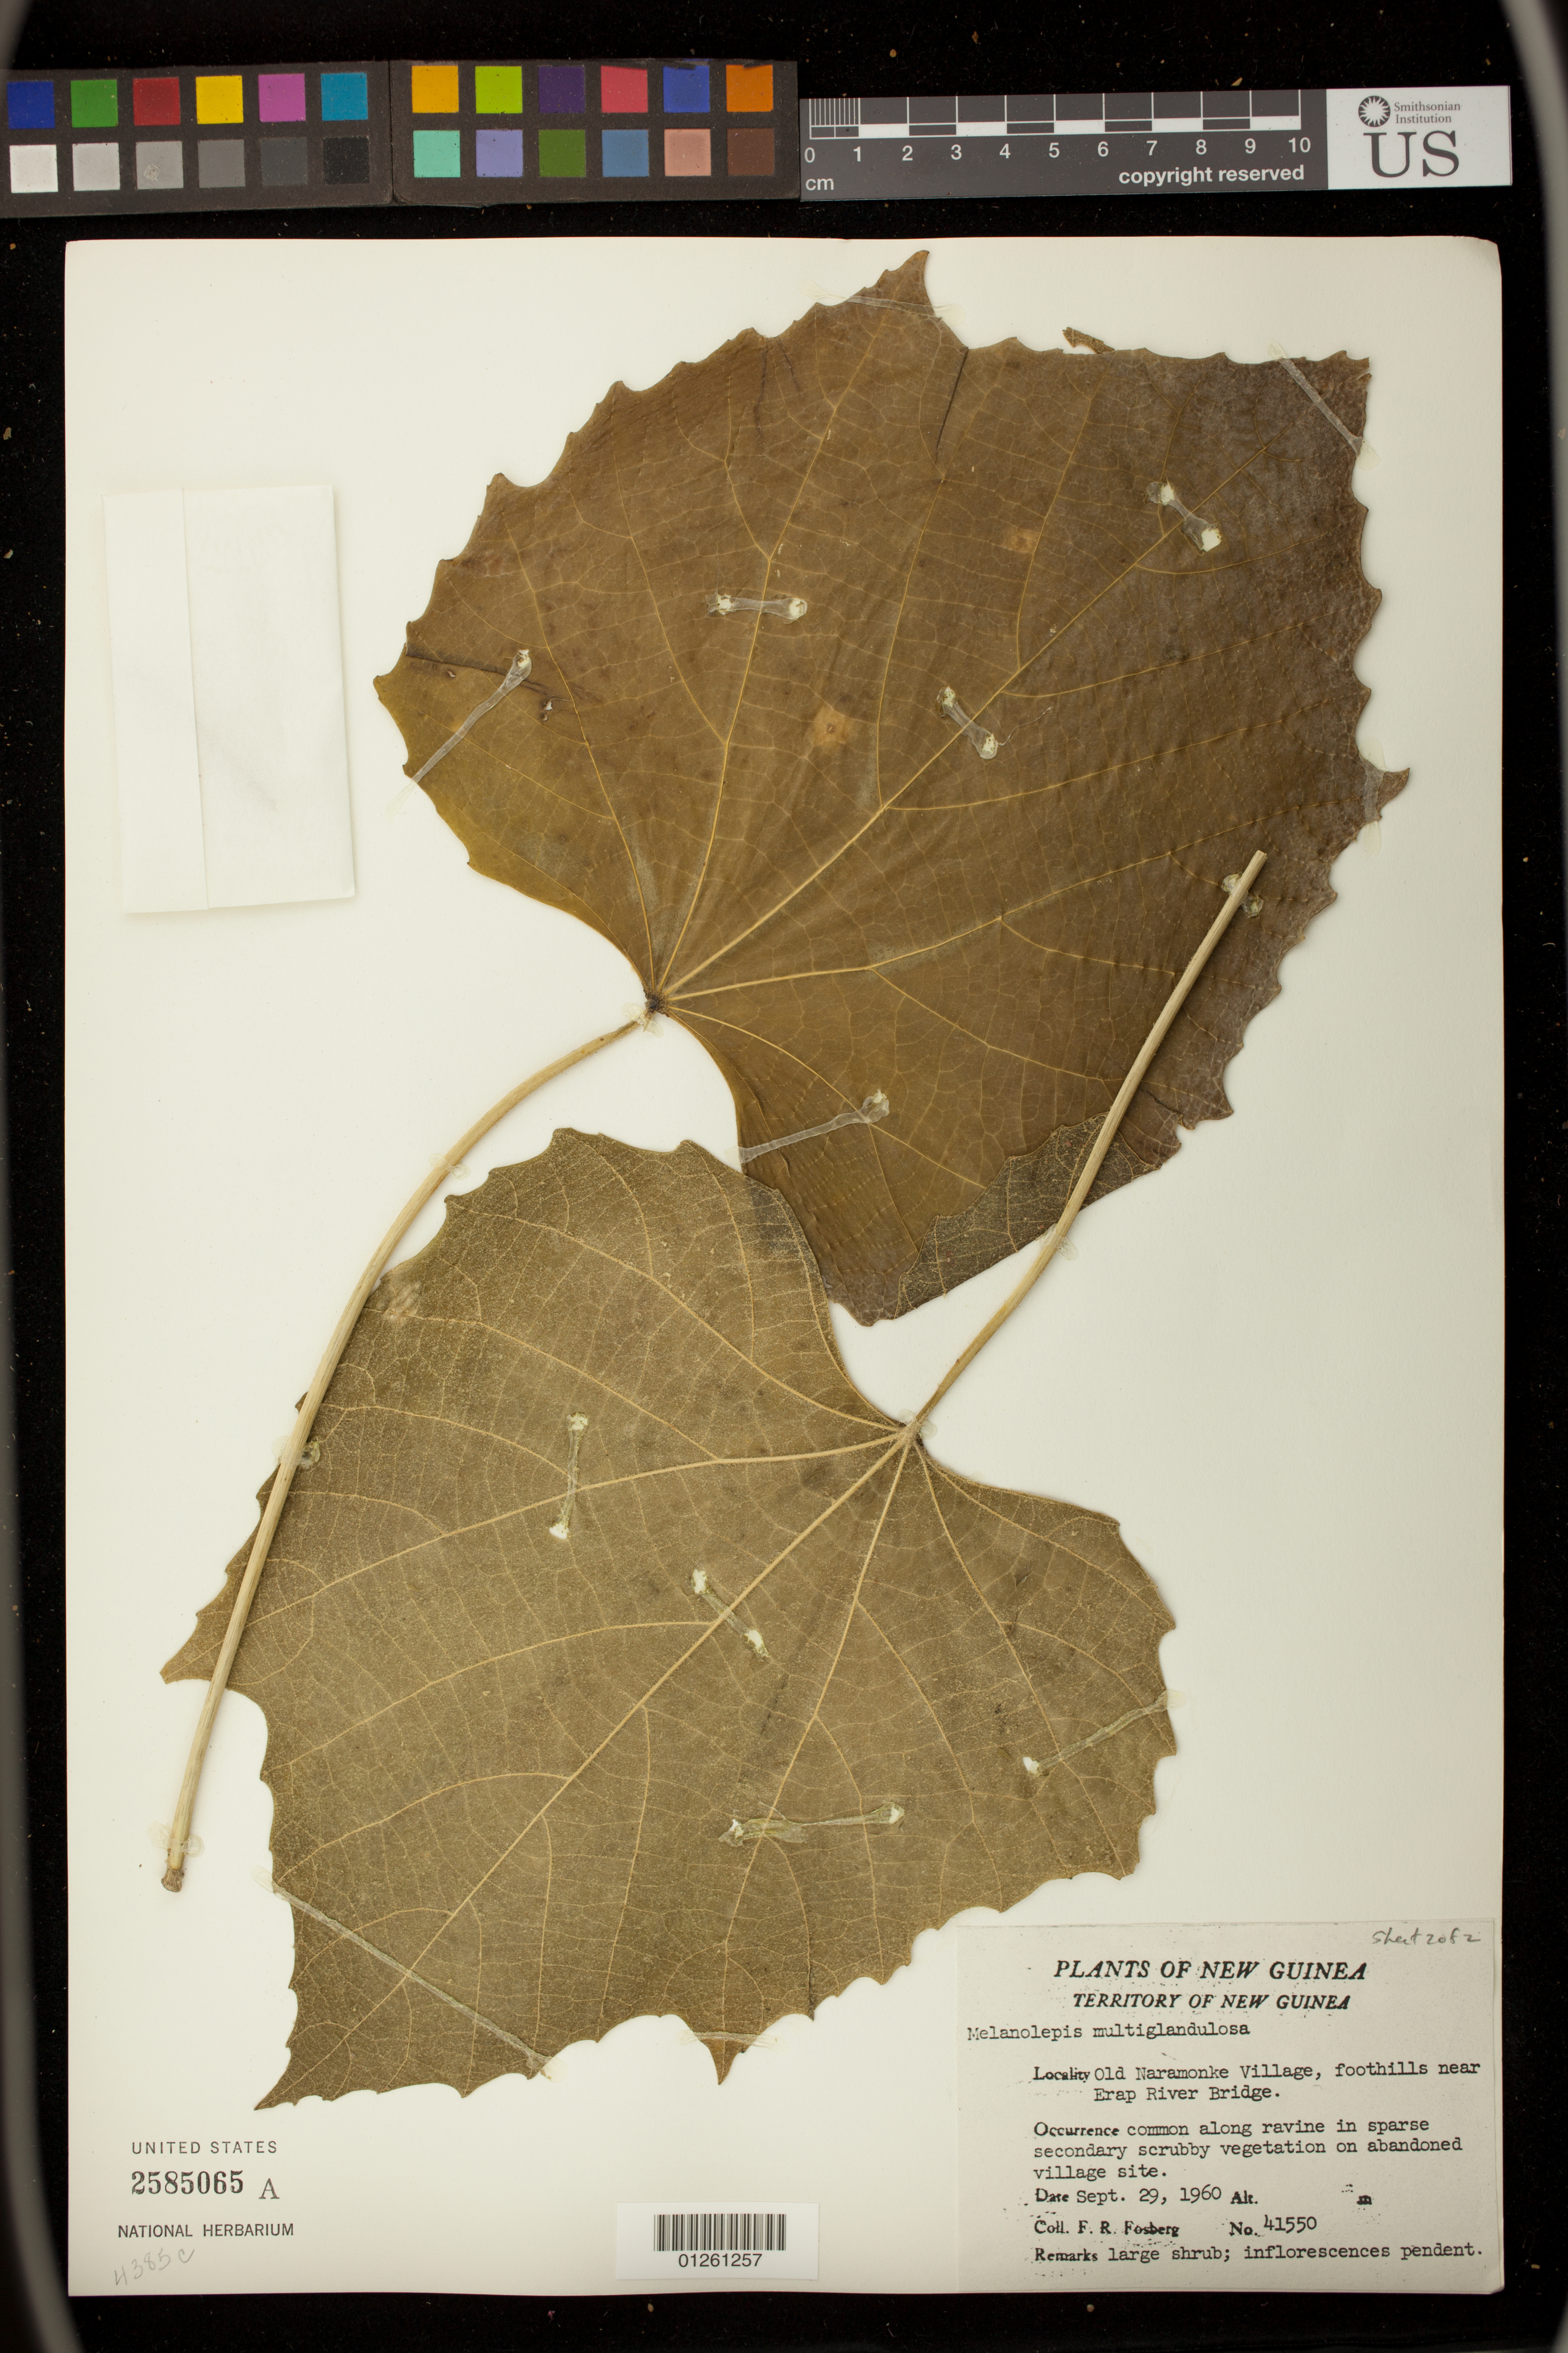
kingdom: Plantae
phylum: Tracheophyta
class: Magnoliopsida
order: Malpighiales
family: Euphorbiaceae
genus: Melanolepis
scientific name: Melanolepis multiglandulosa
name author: (Reinw. ex Blume) Rchb. f. & Zoll.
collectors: F. R. Fosberg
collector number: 41550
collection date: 1960-09-29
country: Papua New Guinea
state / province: Morobe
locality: Old Naramonke Village, foothills near Erap River Bridge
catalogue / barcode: US 2585065